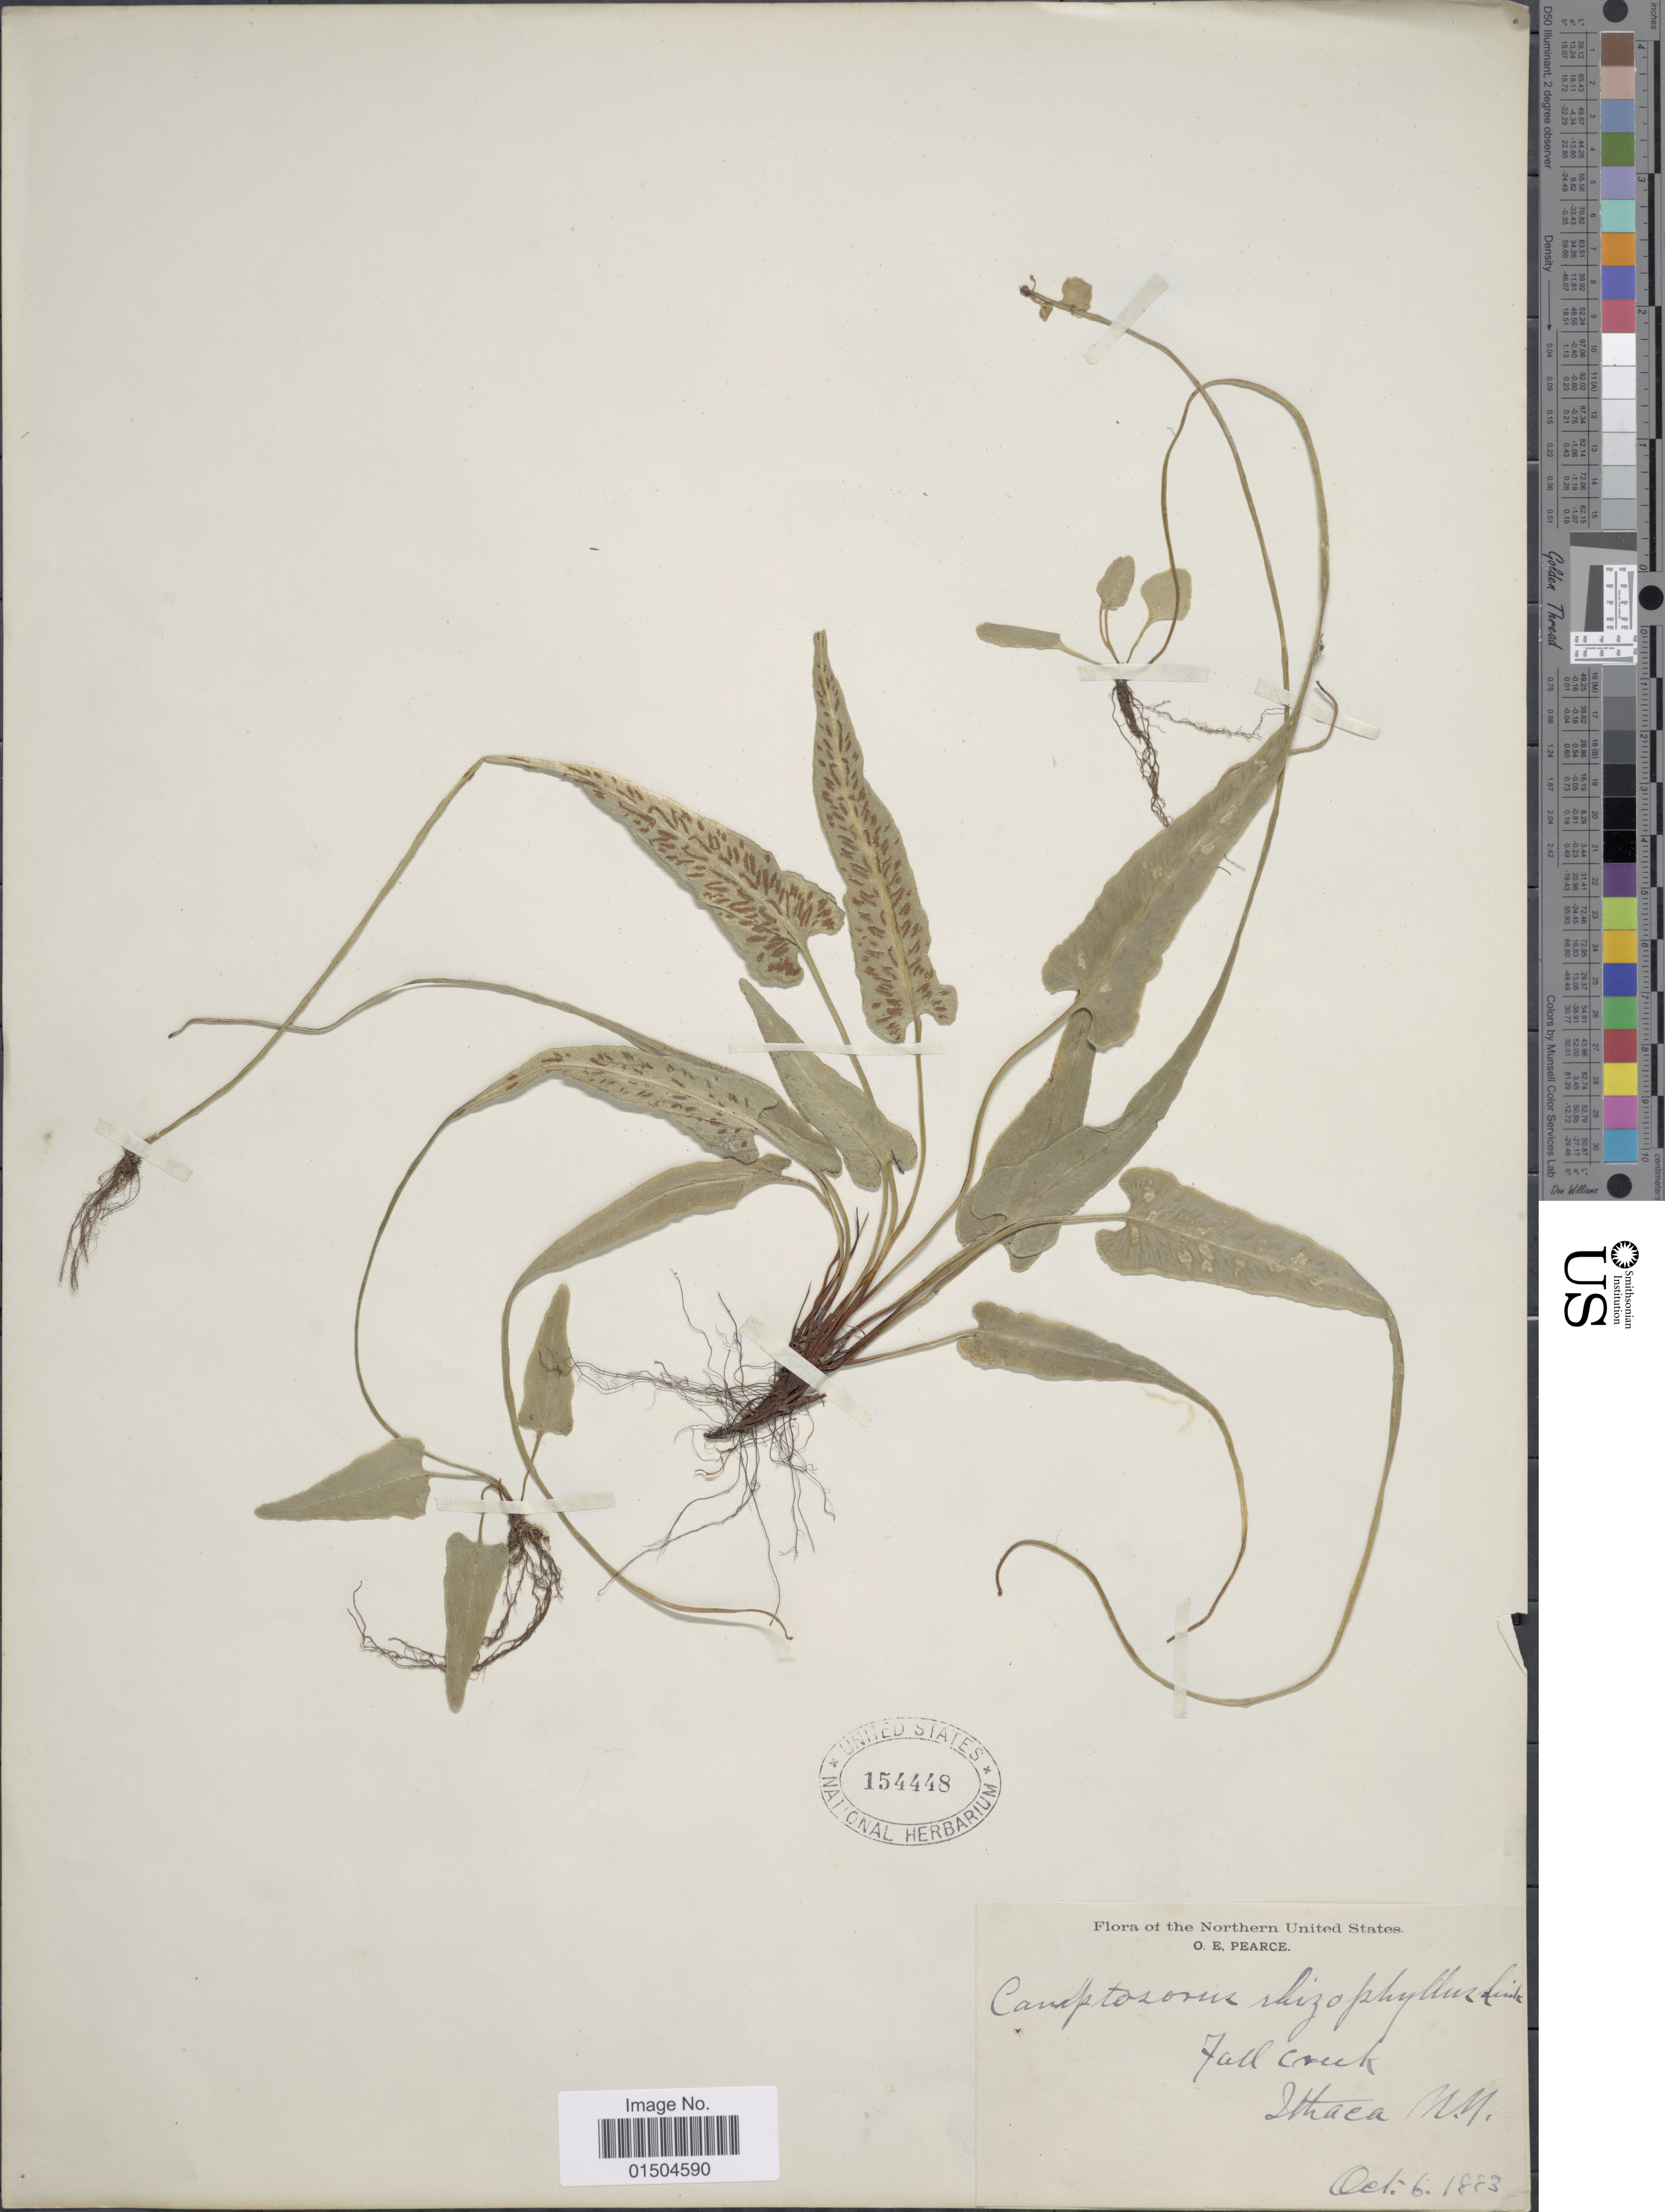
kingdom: Plantae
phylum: Tracheophyta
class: Polypodiopsida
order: Polypodiales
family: Aspleniaceae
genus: Asplenium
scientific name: Asplenium rhizophyllum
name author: L.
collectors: O. E. Pearce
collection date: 1883-10-06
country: United States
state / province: New York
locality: Fall Creek, Ithaca.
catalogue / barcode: US 154448